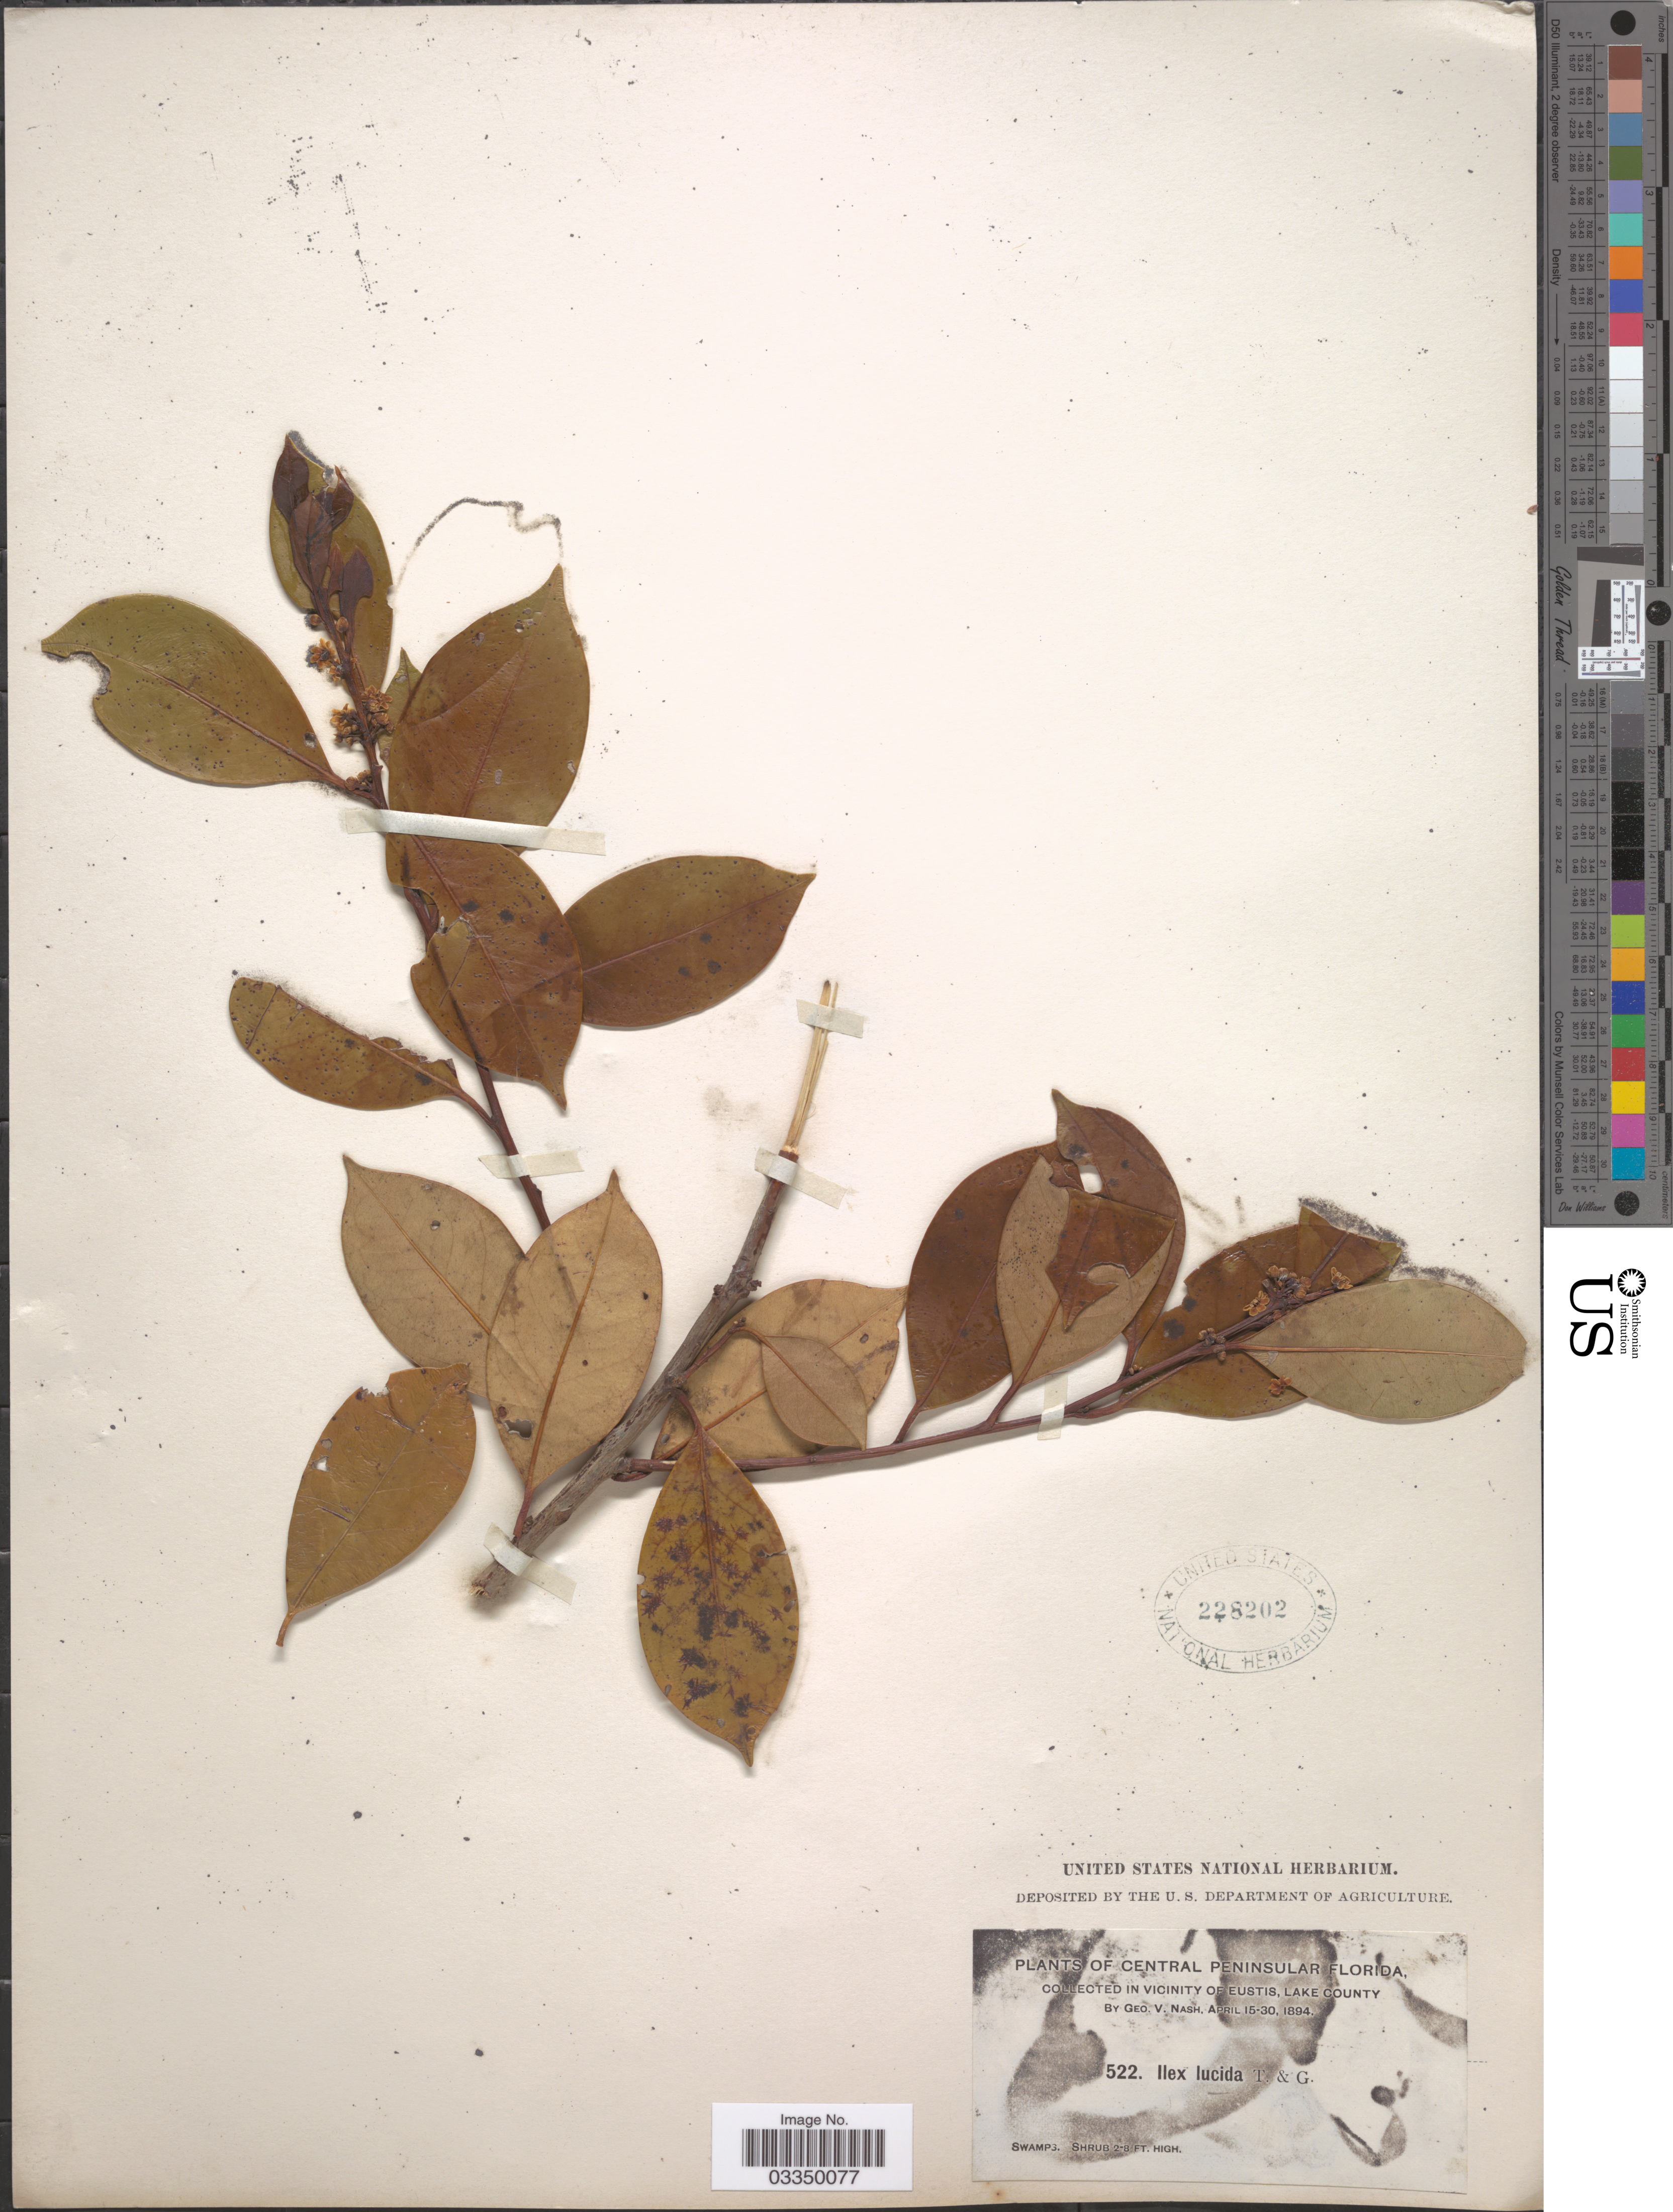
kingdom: Plantae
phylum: Tracheophyta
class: Magnoliopsida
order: Aquifoliales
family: Aquifoliaceae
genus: Ilex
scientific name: Ilex lucida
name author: Torr. & A. Gray ex S. Watson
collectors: G. V. Nash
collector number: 522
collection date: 1894-04-15/1894-04-30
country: United States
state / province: Florida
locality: Central Peninsular Florida. In vicinity of Eustis, Lake County.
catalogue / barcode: US 228202